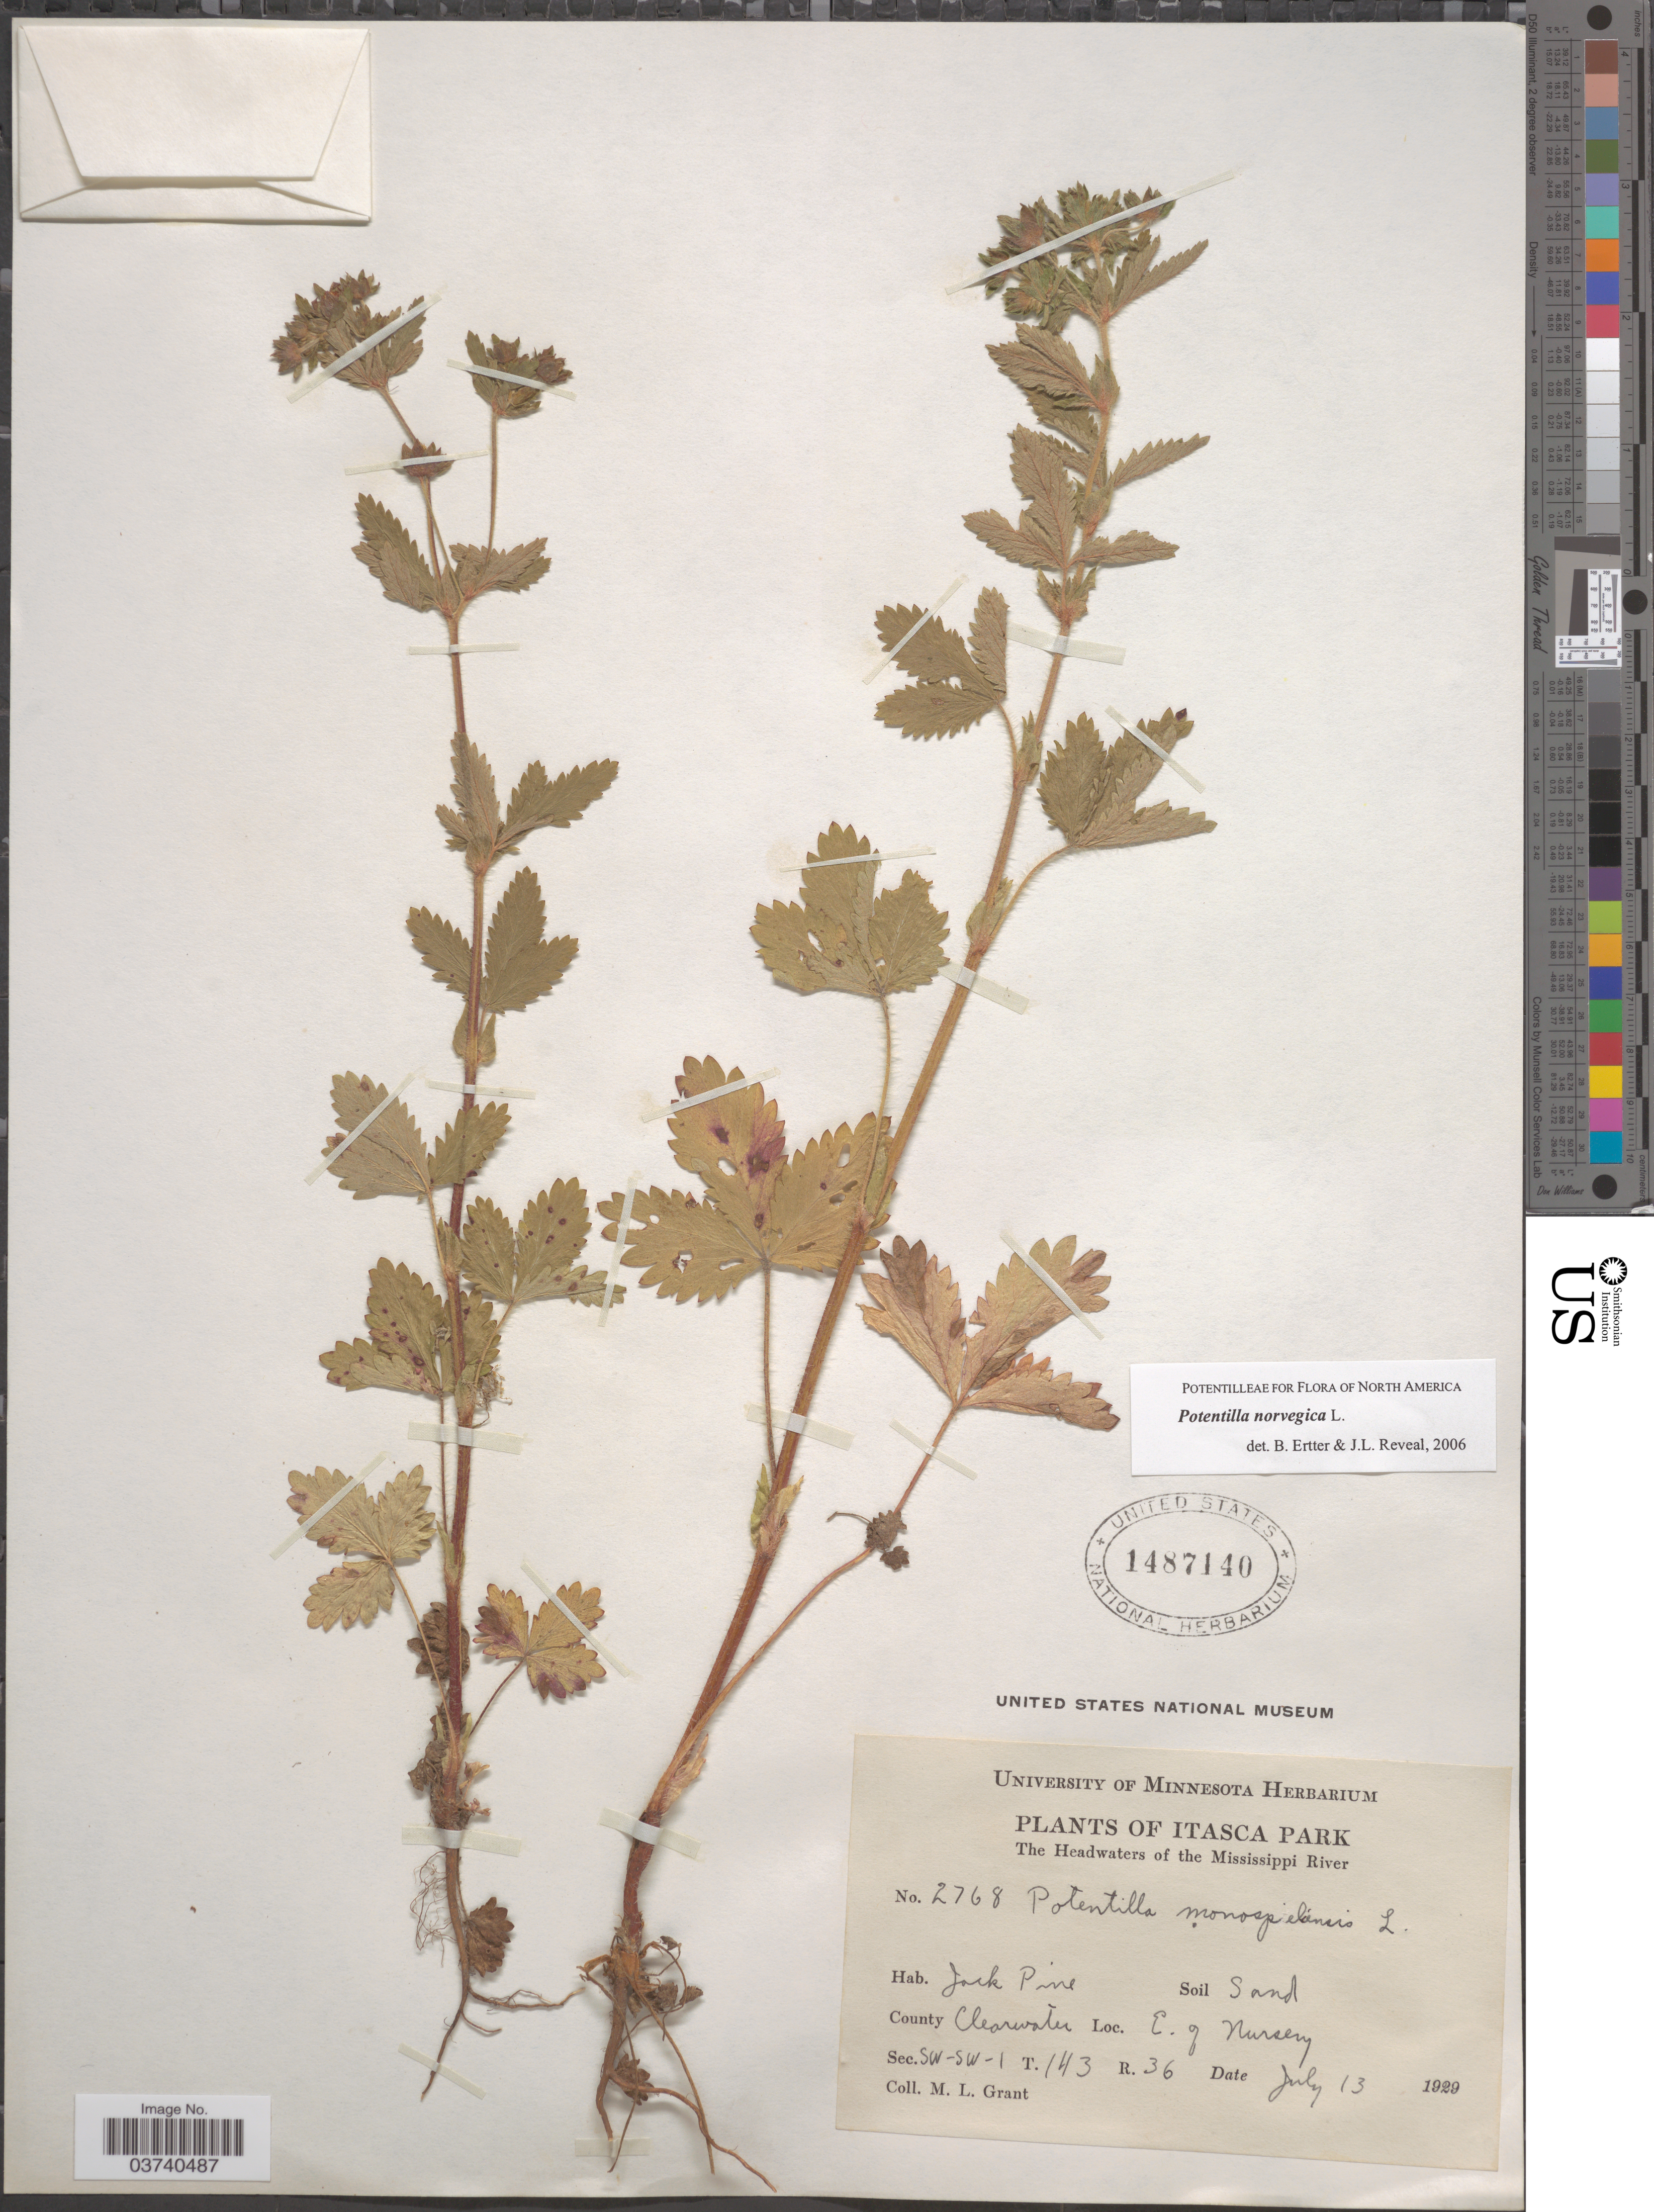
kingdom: Plantae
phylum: Tracheophyta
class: Magnoliopsida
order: Rosales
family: Rosaceae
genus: Potentilla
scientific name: Potentilla norvegica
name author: L.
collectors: M. L. Grant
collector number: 2768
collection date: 1929-07-13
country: United States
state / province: Minnesota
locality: Itasca Park. The Headwaters of the Mississippi River. County Clearwater. E. of Nursery. Sec. SW-SW-1 T. 143 R. 36.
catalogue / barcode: US 1487140